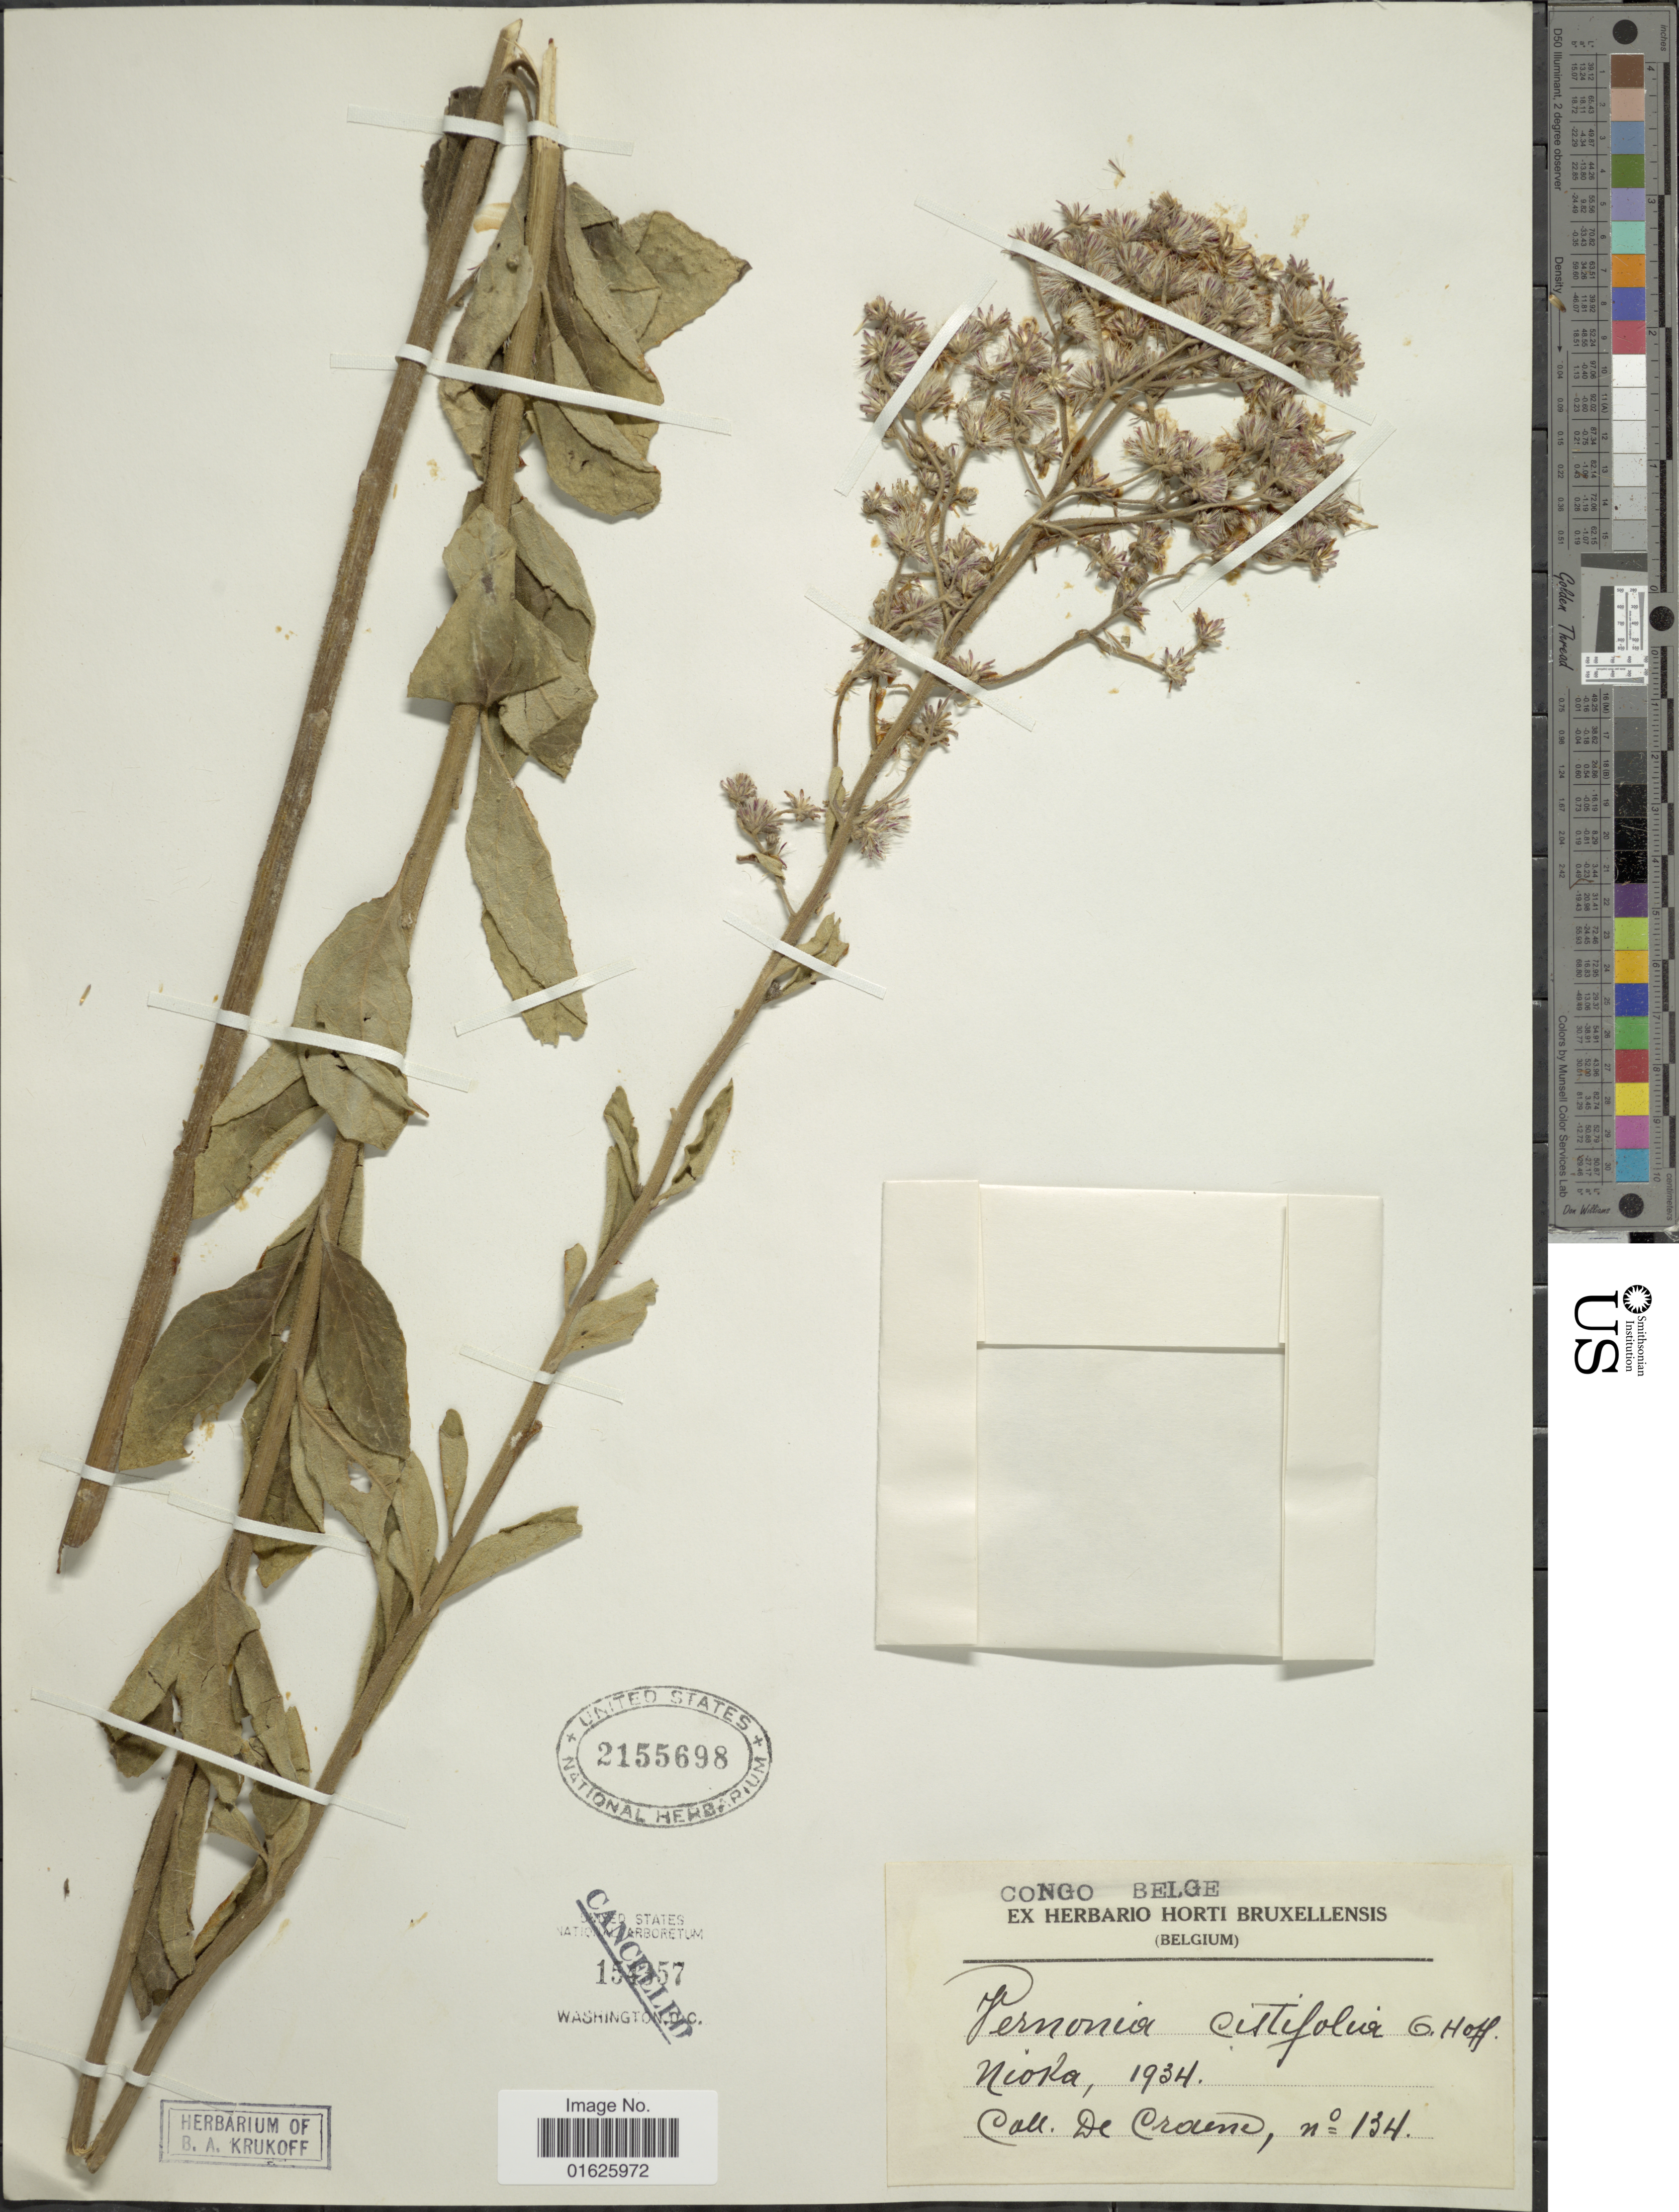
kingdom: Plantae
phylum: Tracheophyta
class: Magnoliopsida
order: Asterales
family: Asteraceae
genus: Orbivestus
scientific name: Orbivestus karaguensis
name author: (Oliv. & Hiern) H. Rob.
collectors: A. De Craene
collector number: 134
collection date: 1934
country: Congo, Democratic Republic of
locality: Congo Belge, Nioka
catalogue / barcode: US 2155698